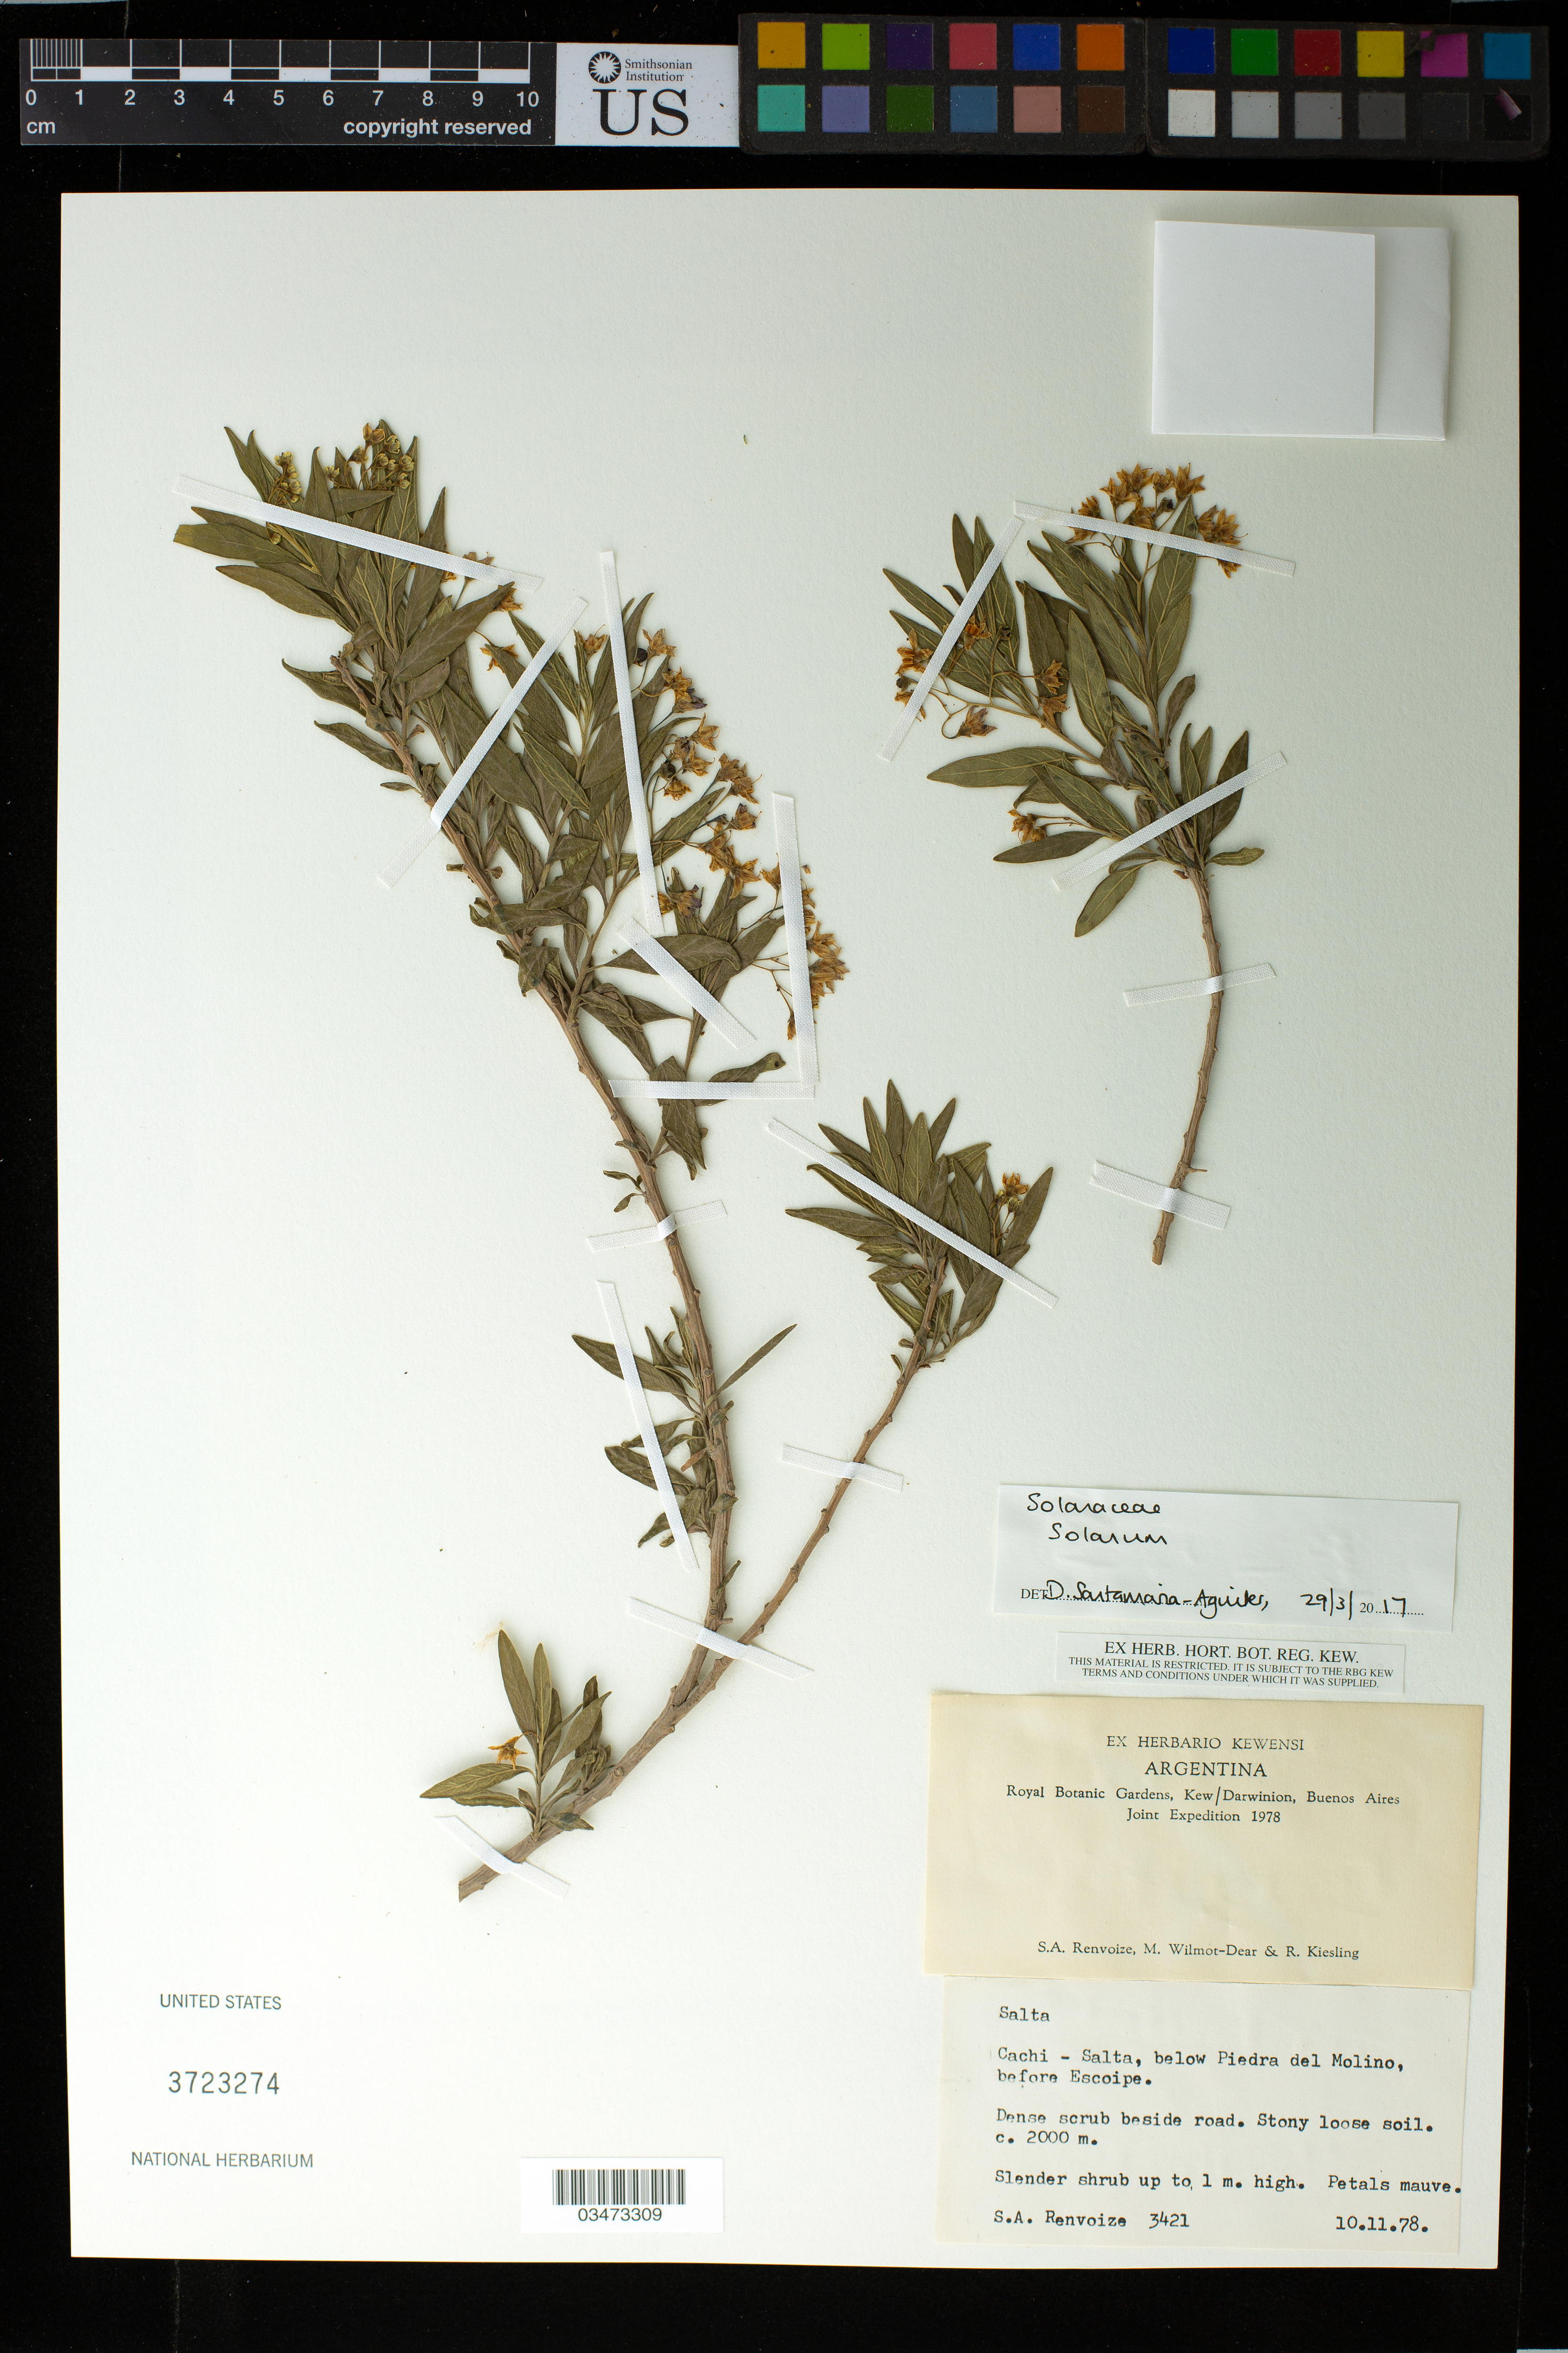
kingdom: Plantae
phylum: Tracheophyta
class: Magnoliopsida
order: Solanales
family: Solanaceae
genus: Solanum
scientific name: Solanum endoadenium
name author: Bitter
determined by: Knapp, S. D.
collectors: S. A. Renvoize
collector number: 3421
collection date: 1978-11-10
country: Argentina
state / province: Salta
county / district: Cachi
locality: Below Piedra del Molino, before Escoipe. Dense scrub beside road.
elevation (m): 2000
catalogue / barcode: US 3723274